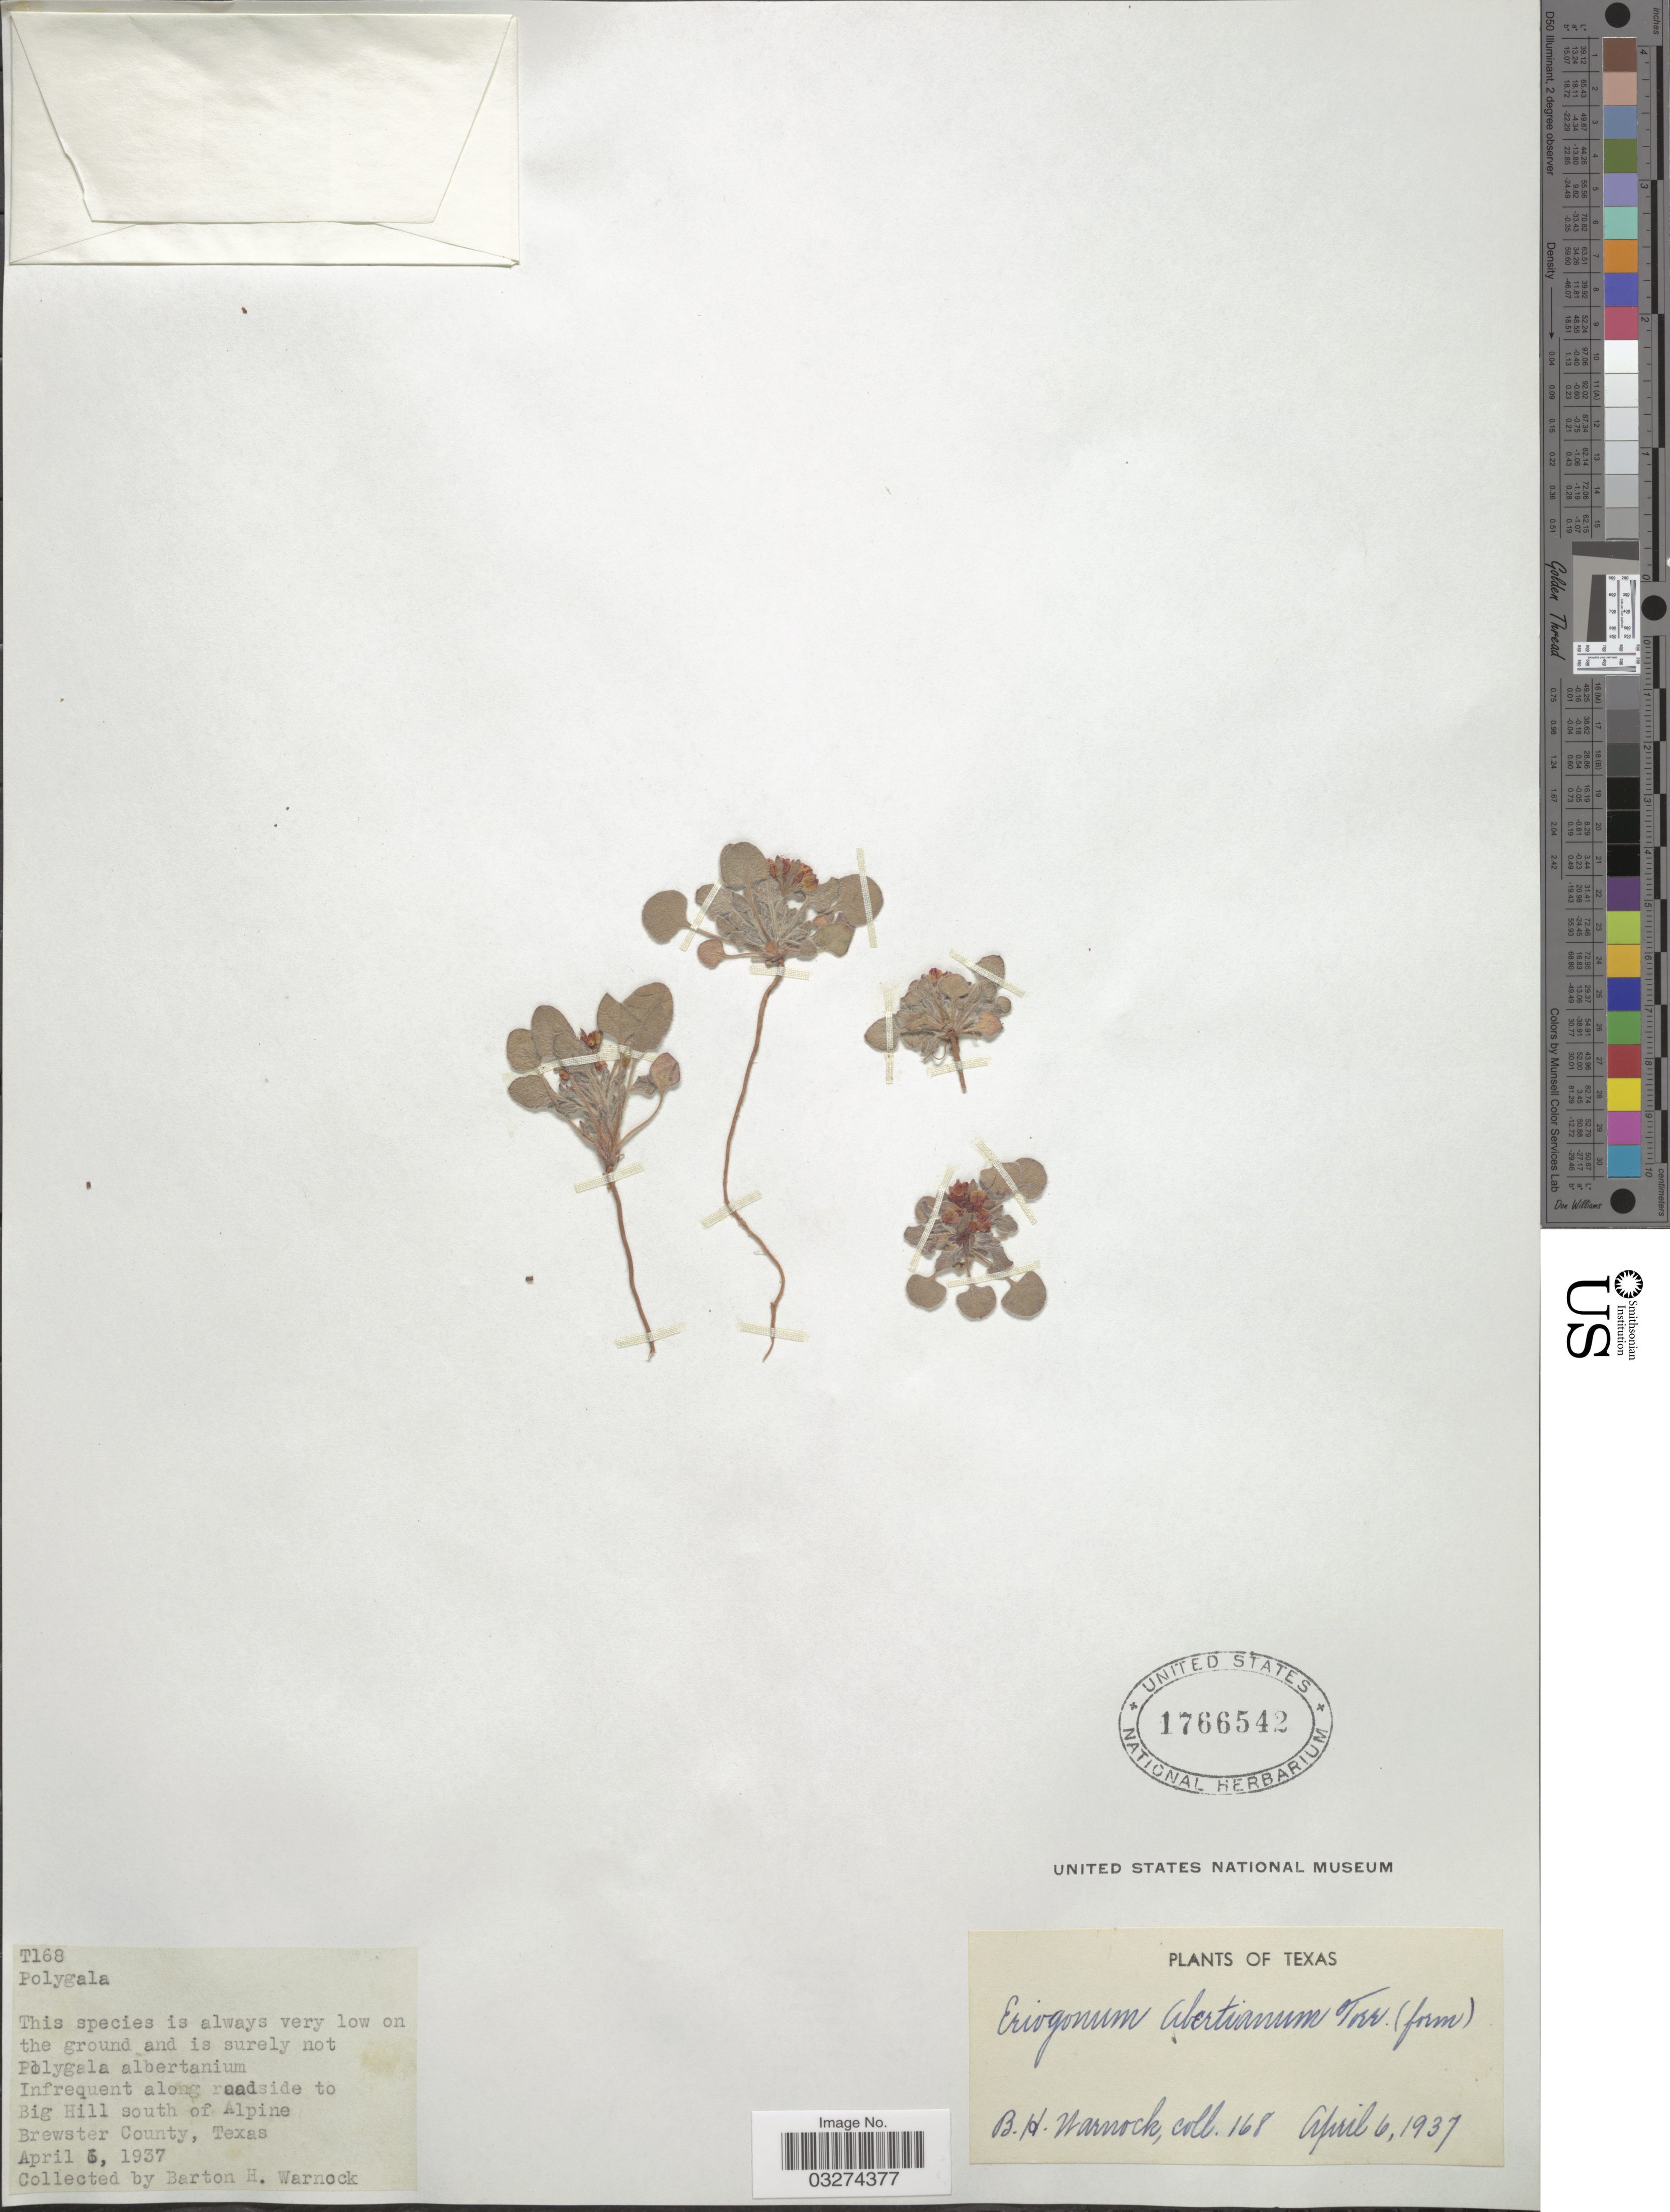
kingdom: Plantae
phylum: Tracheophyta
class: Magnoliopsida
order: Caryophyllales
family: Polygonaceae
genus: Eriogonum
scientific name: Eriogonum abertianum var. ruberrimum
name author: (Gand.) Gand.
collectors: B. H. Warnock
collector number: T168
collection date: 1937-04-05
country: United States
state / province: Texas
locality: Infrequent along roadside to Big Hill south of Alpine, Brewster County.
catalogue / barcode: US 1766542